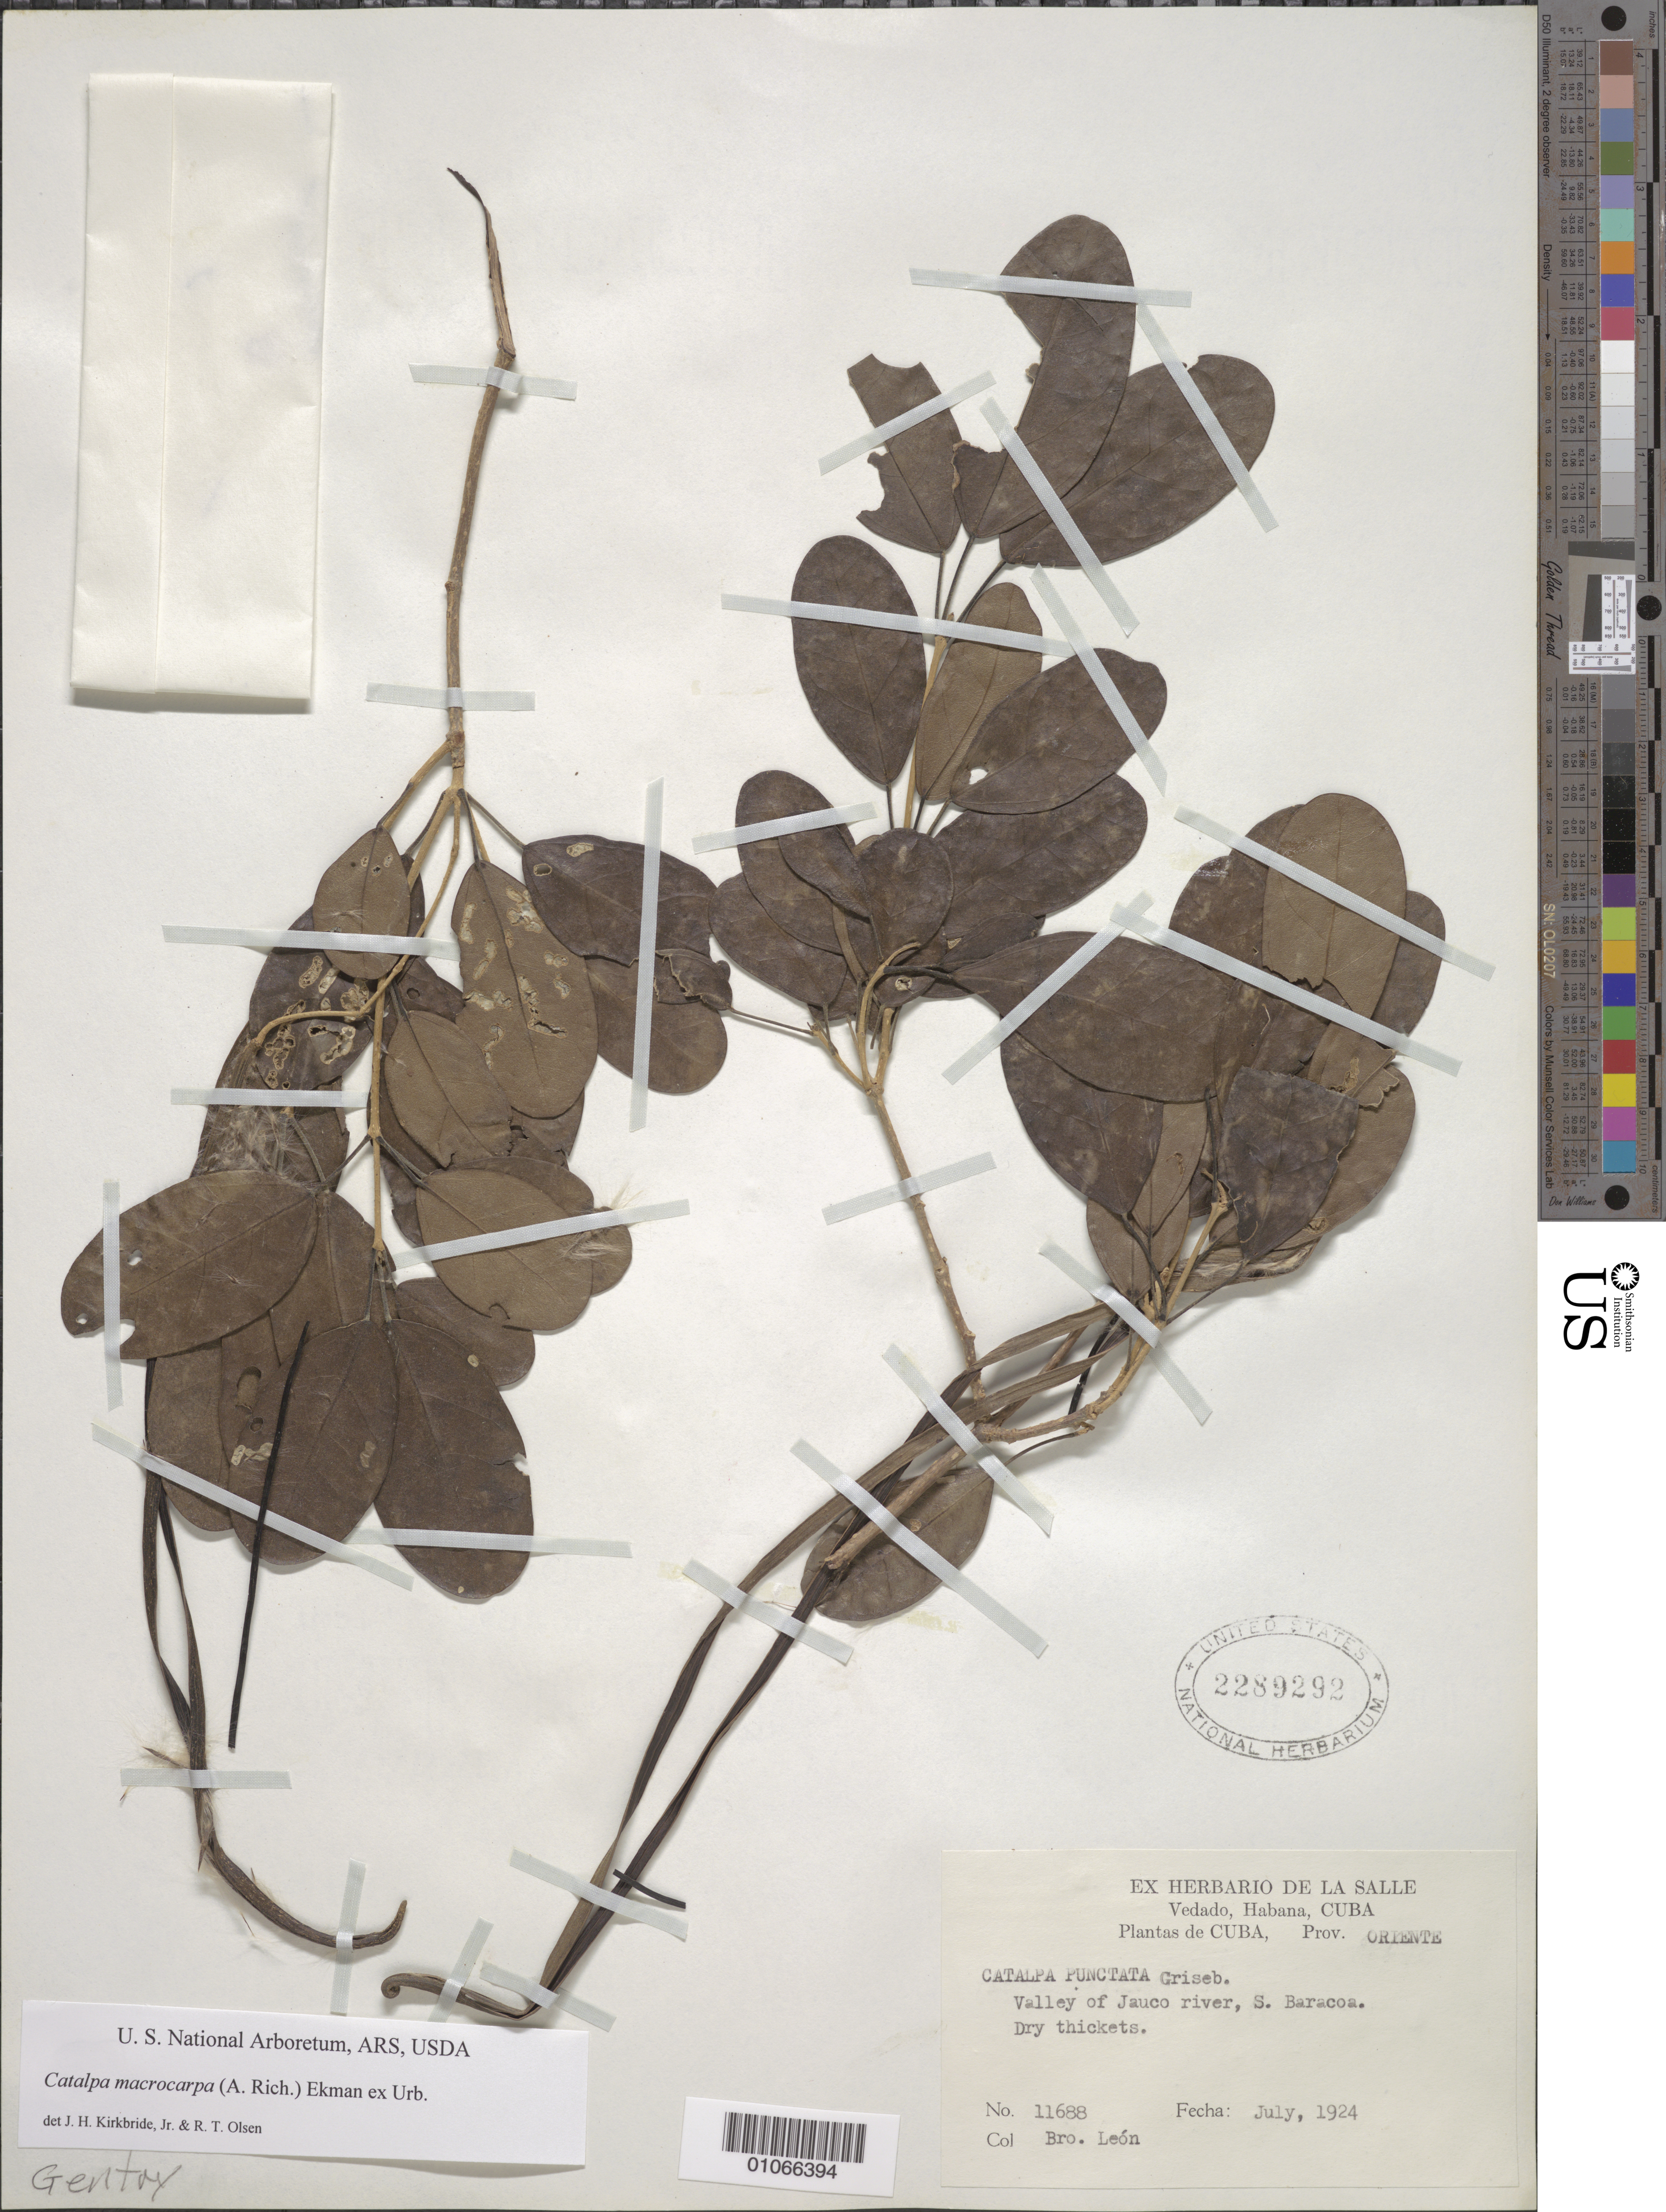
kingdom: Plantae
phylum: Tracheophyta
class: Magnoliopsida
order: Lamiales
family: Bignoniaceae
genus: Catalpa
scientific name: Catalpa punctata Griseb., nom. illeg.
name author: Griseb.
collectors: Bro. León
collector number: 11688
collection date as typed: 01 Jul 1924 to 31 Jul 1924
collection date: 1924-07-01/1924-07-31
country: Cuba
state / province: Guantanamo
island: Cuba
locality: Dry thickets, valley of Jauco river, southern Baracoa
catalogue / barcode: US 2289292